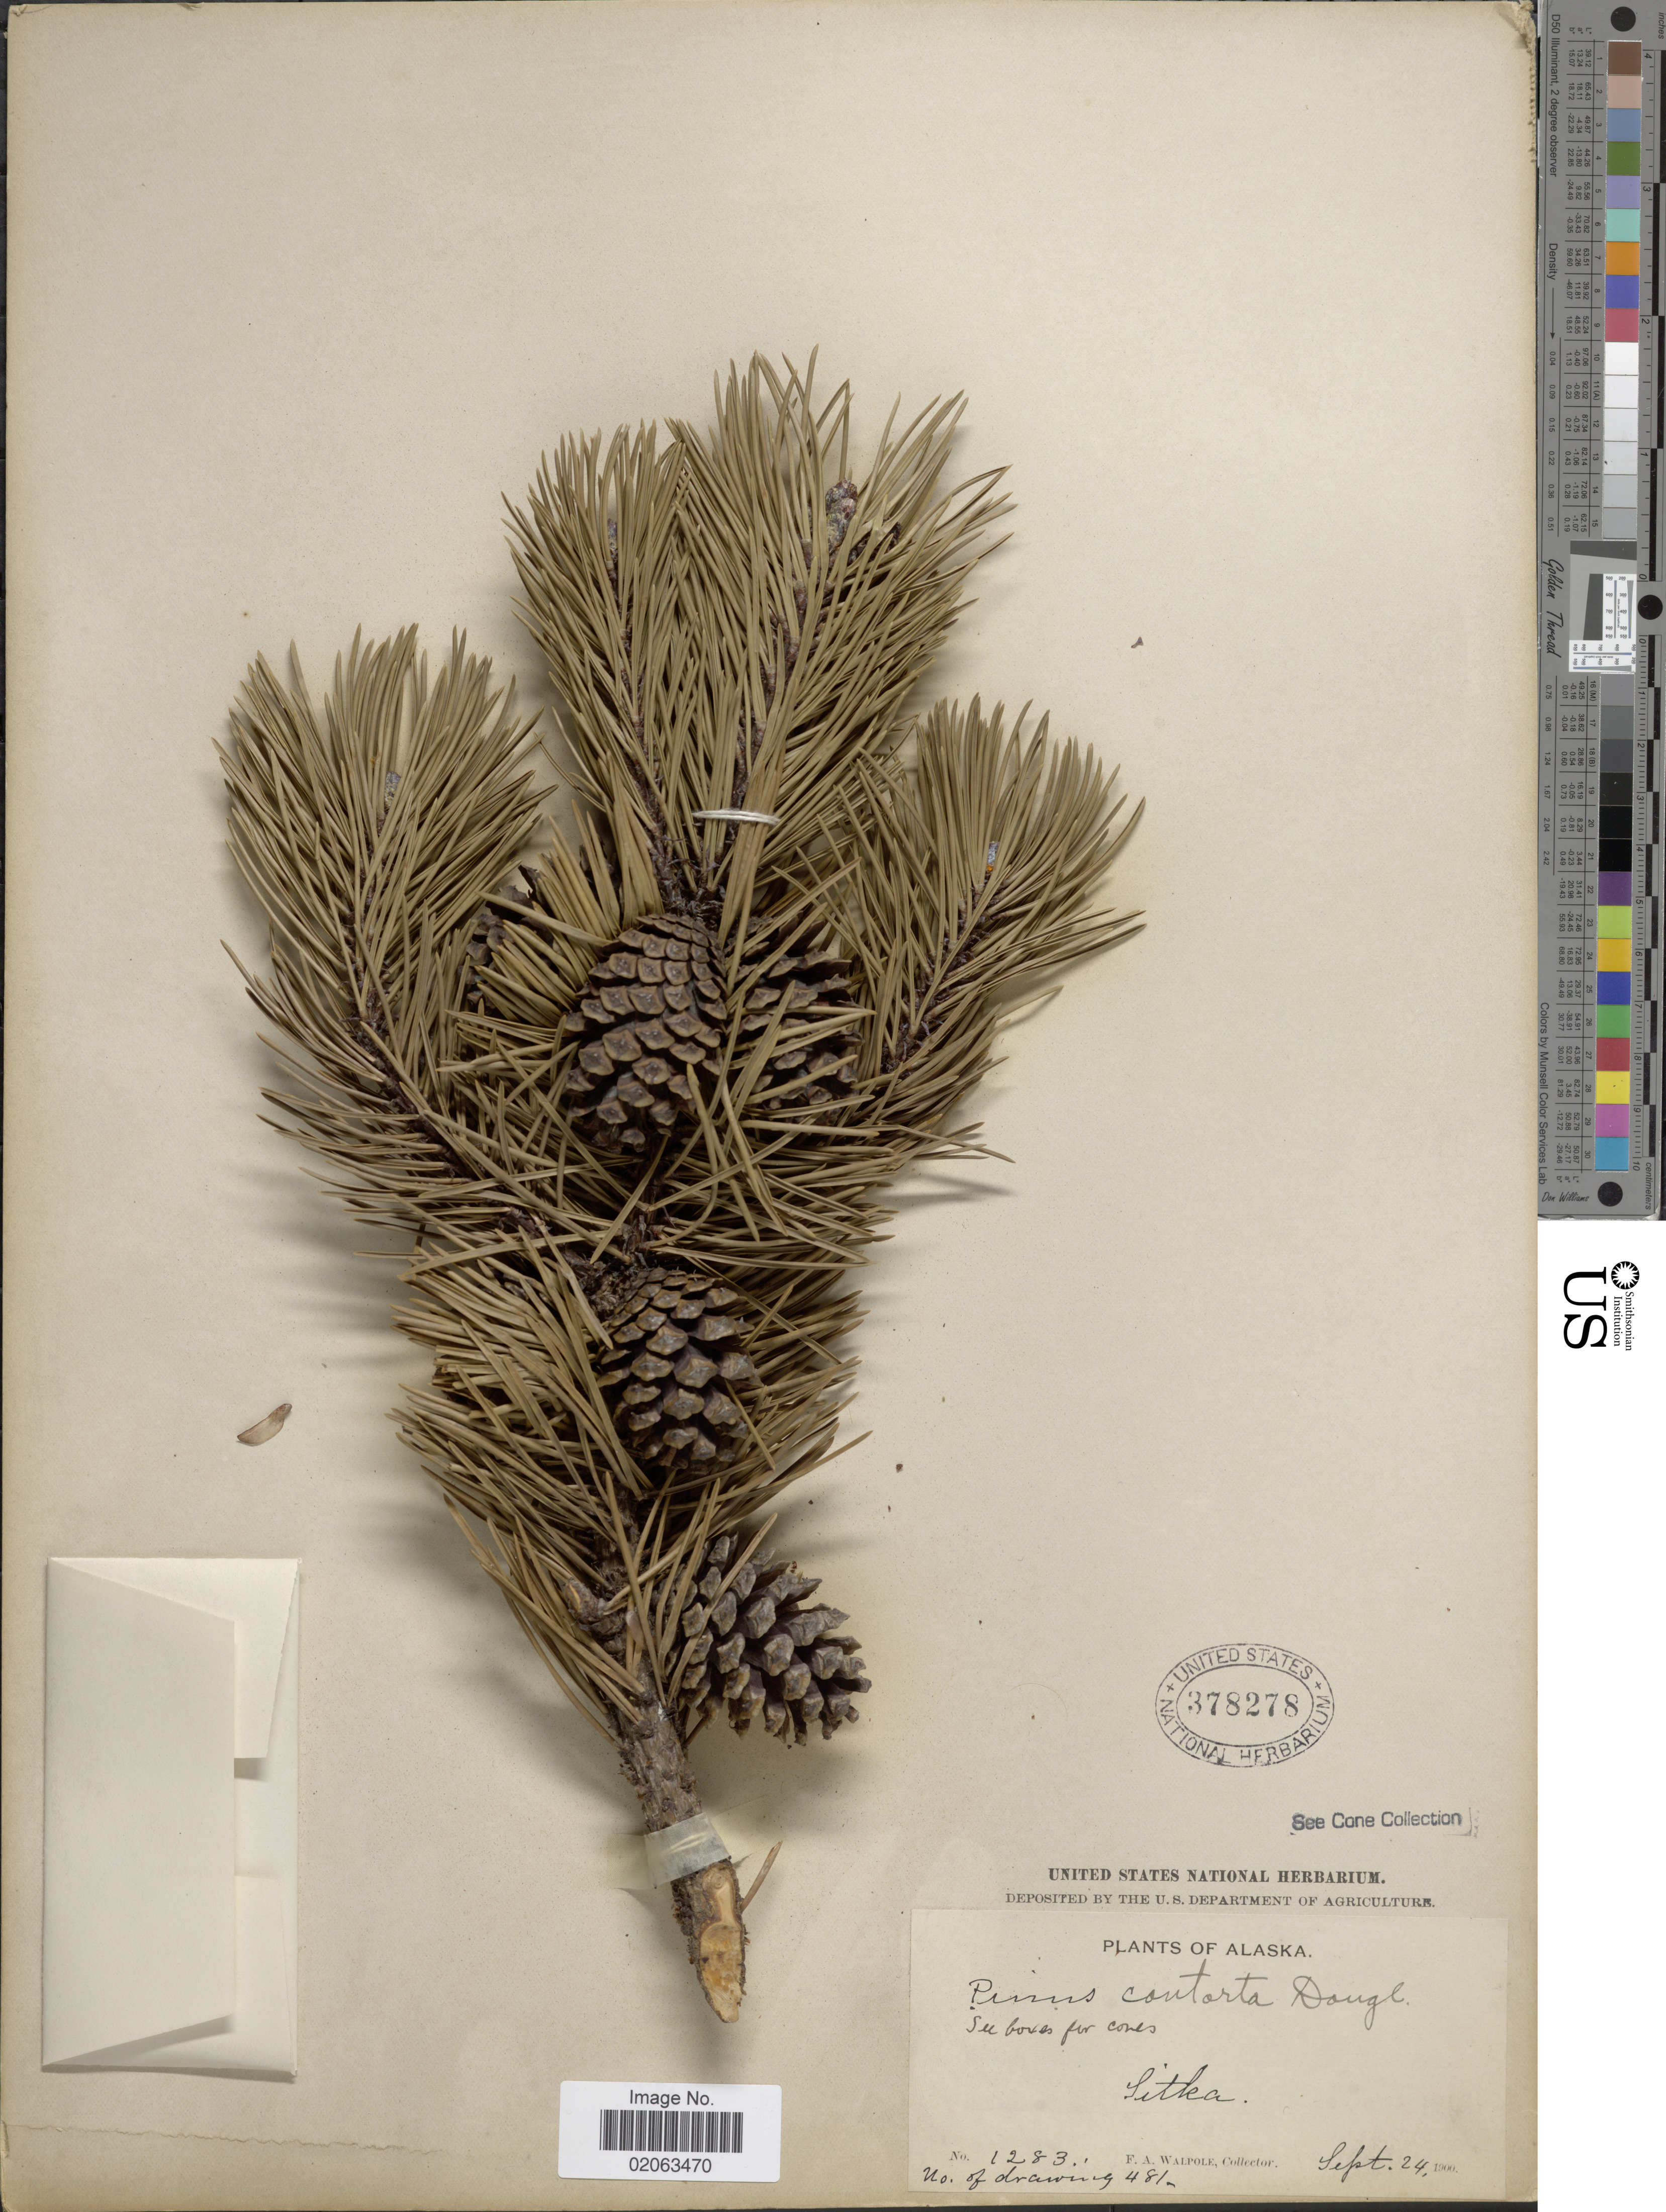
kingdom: Plantae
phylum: Tracheophyta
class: Pinopsida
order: Pinales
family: Pinaceae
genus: Pinus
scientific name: Pinus contorta var. contorta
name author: Douglas ex Loudon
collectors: F. Walpole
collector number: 1283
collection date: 1900-09-24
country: United States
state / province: Alaska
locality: Sitka.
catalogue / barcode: US 378278